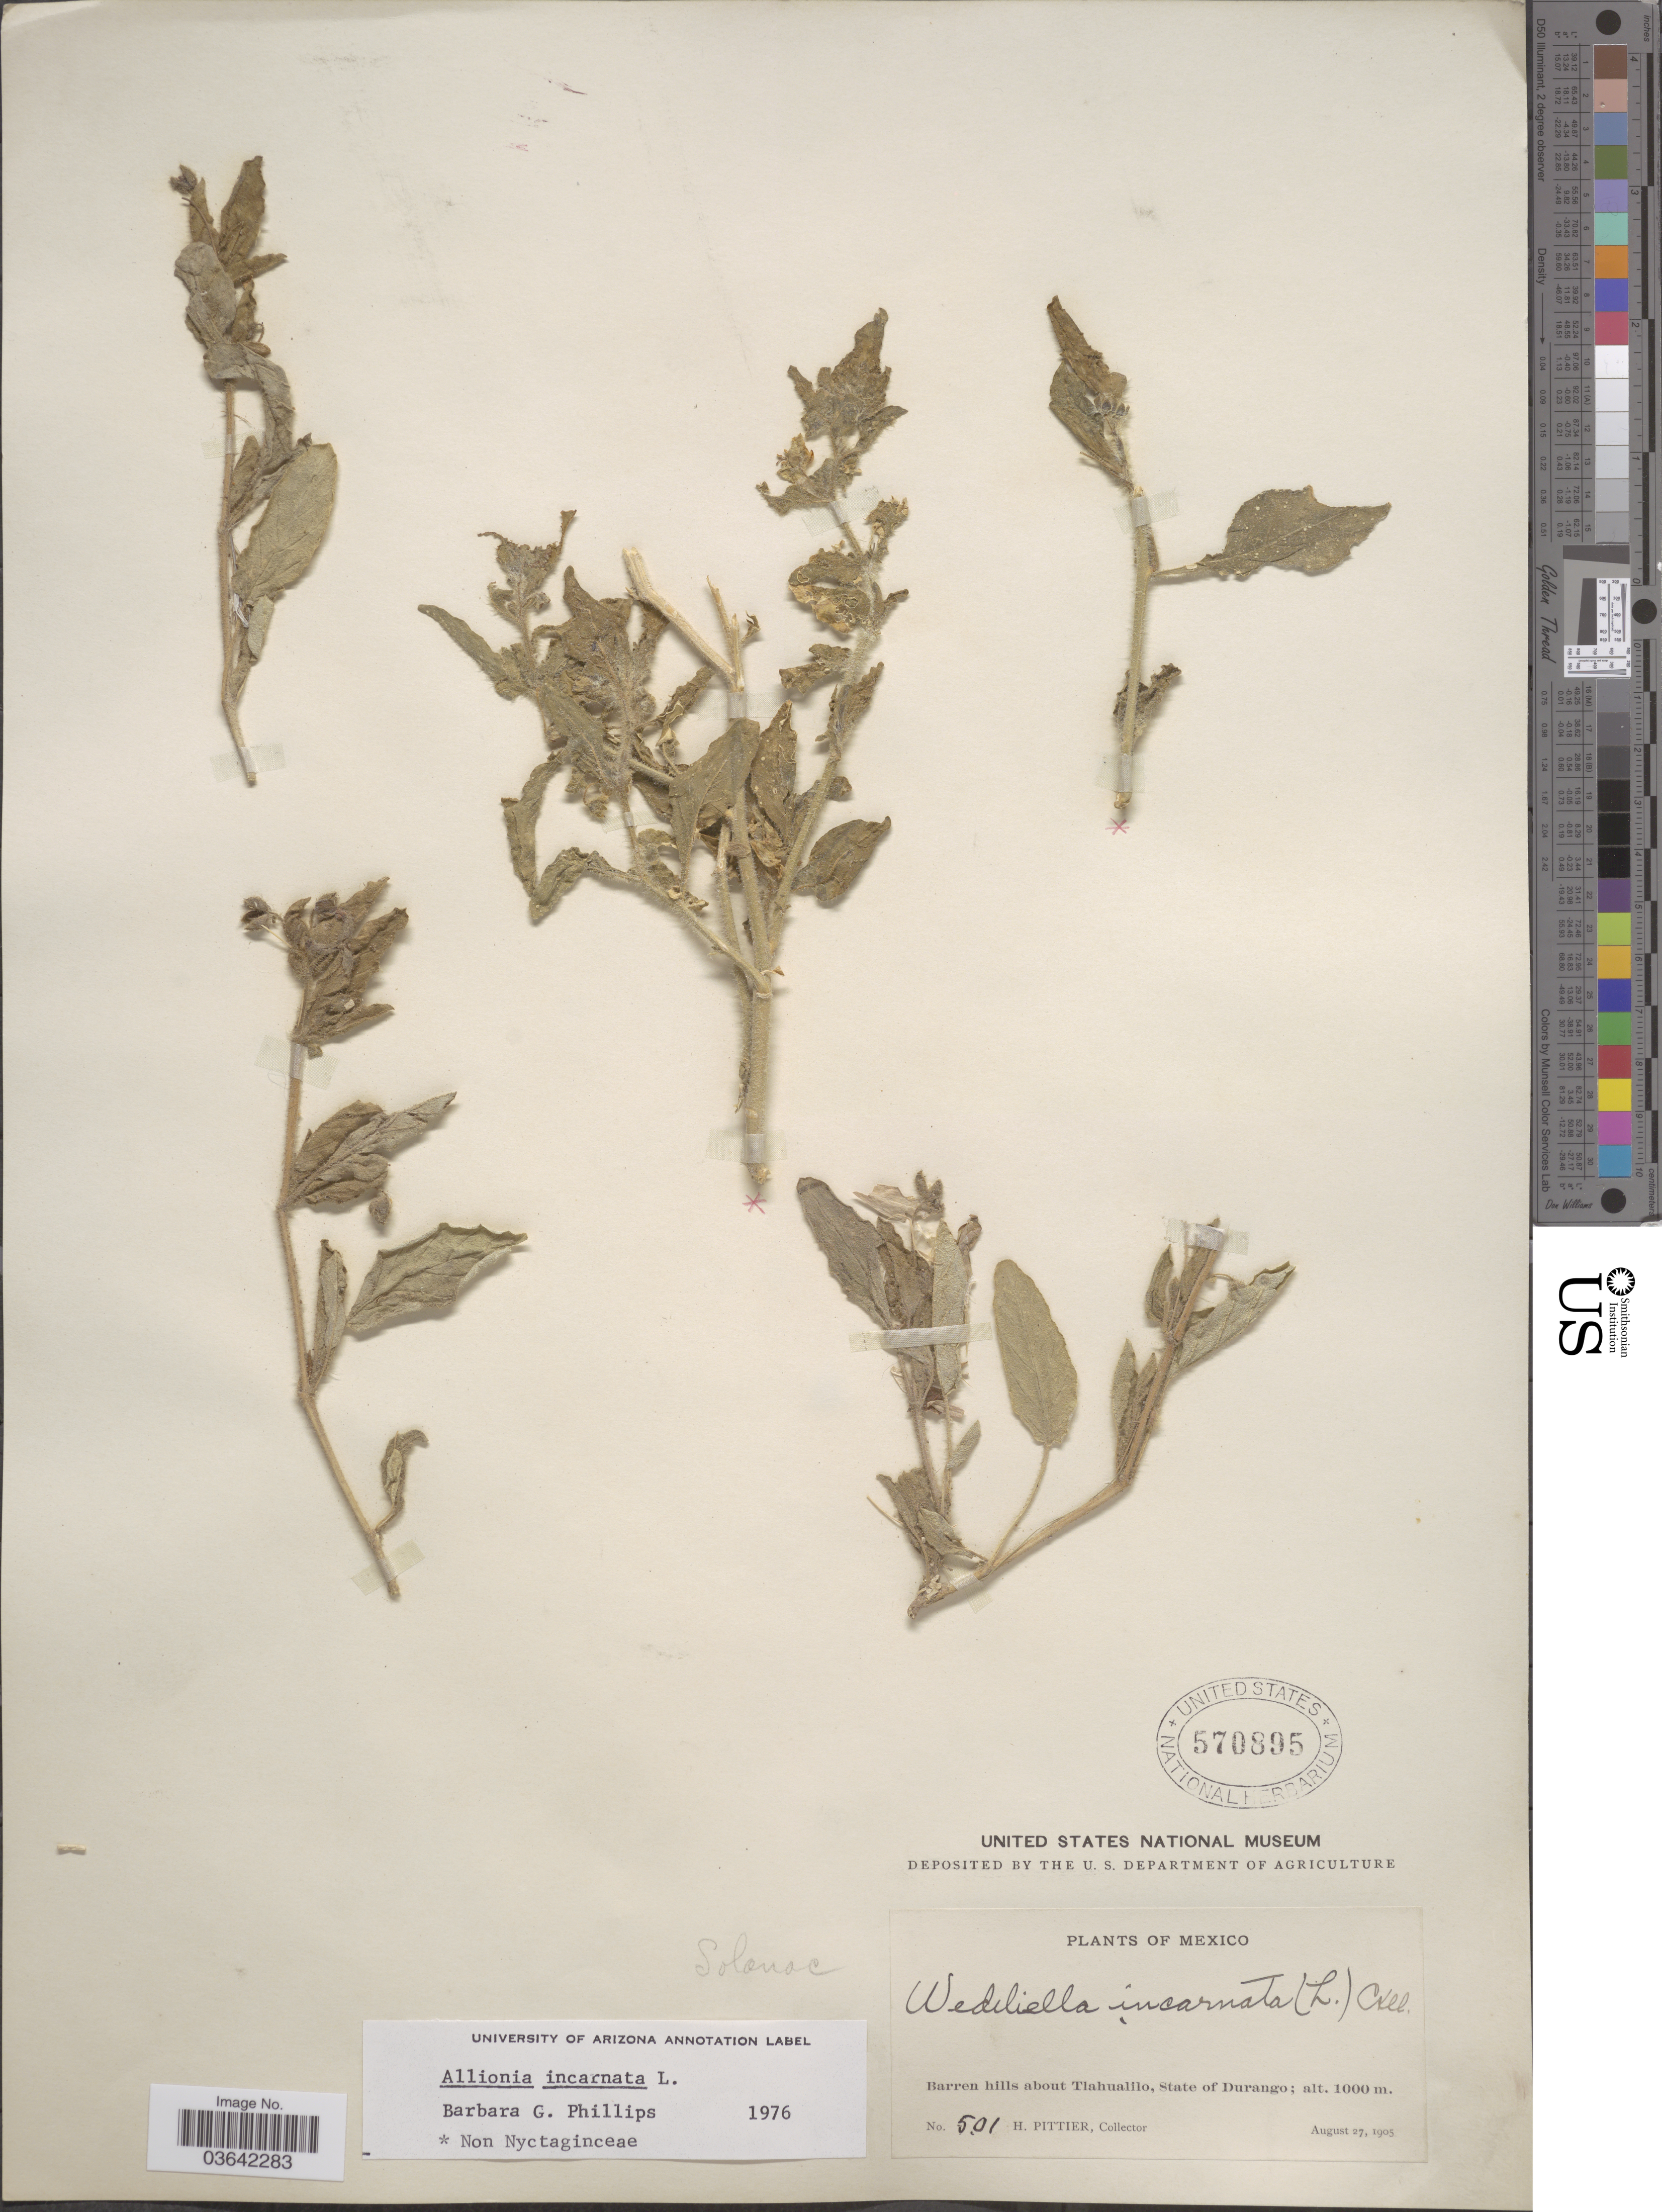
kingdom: Plantae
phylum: Tracheophyta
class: Magnoliopsida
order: Caryophyllales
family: Nyctaginaceae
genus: Allionia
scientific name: Allionia incarnata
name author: L.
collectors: H. F. Pittier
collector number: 501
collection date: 1905-08-27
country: Mexico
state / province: Durango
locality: Barren hills about Tlahualilo.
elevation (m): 1000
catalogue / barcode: US 570895